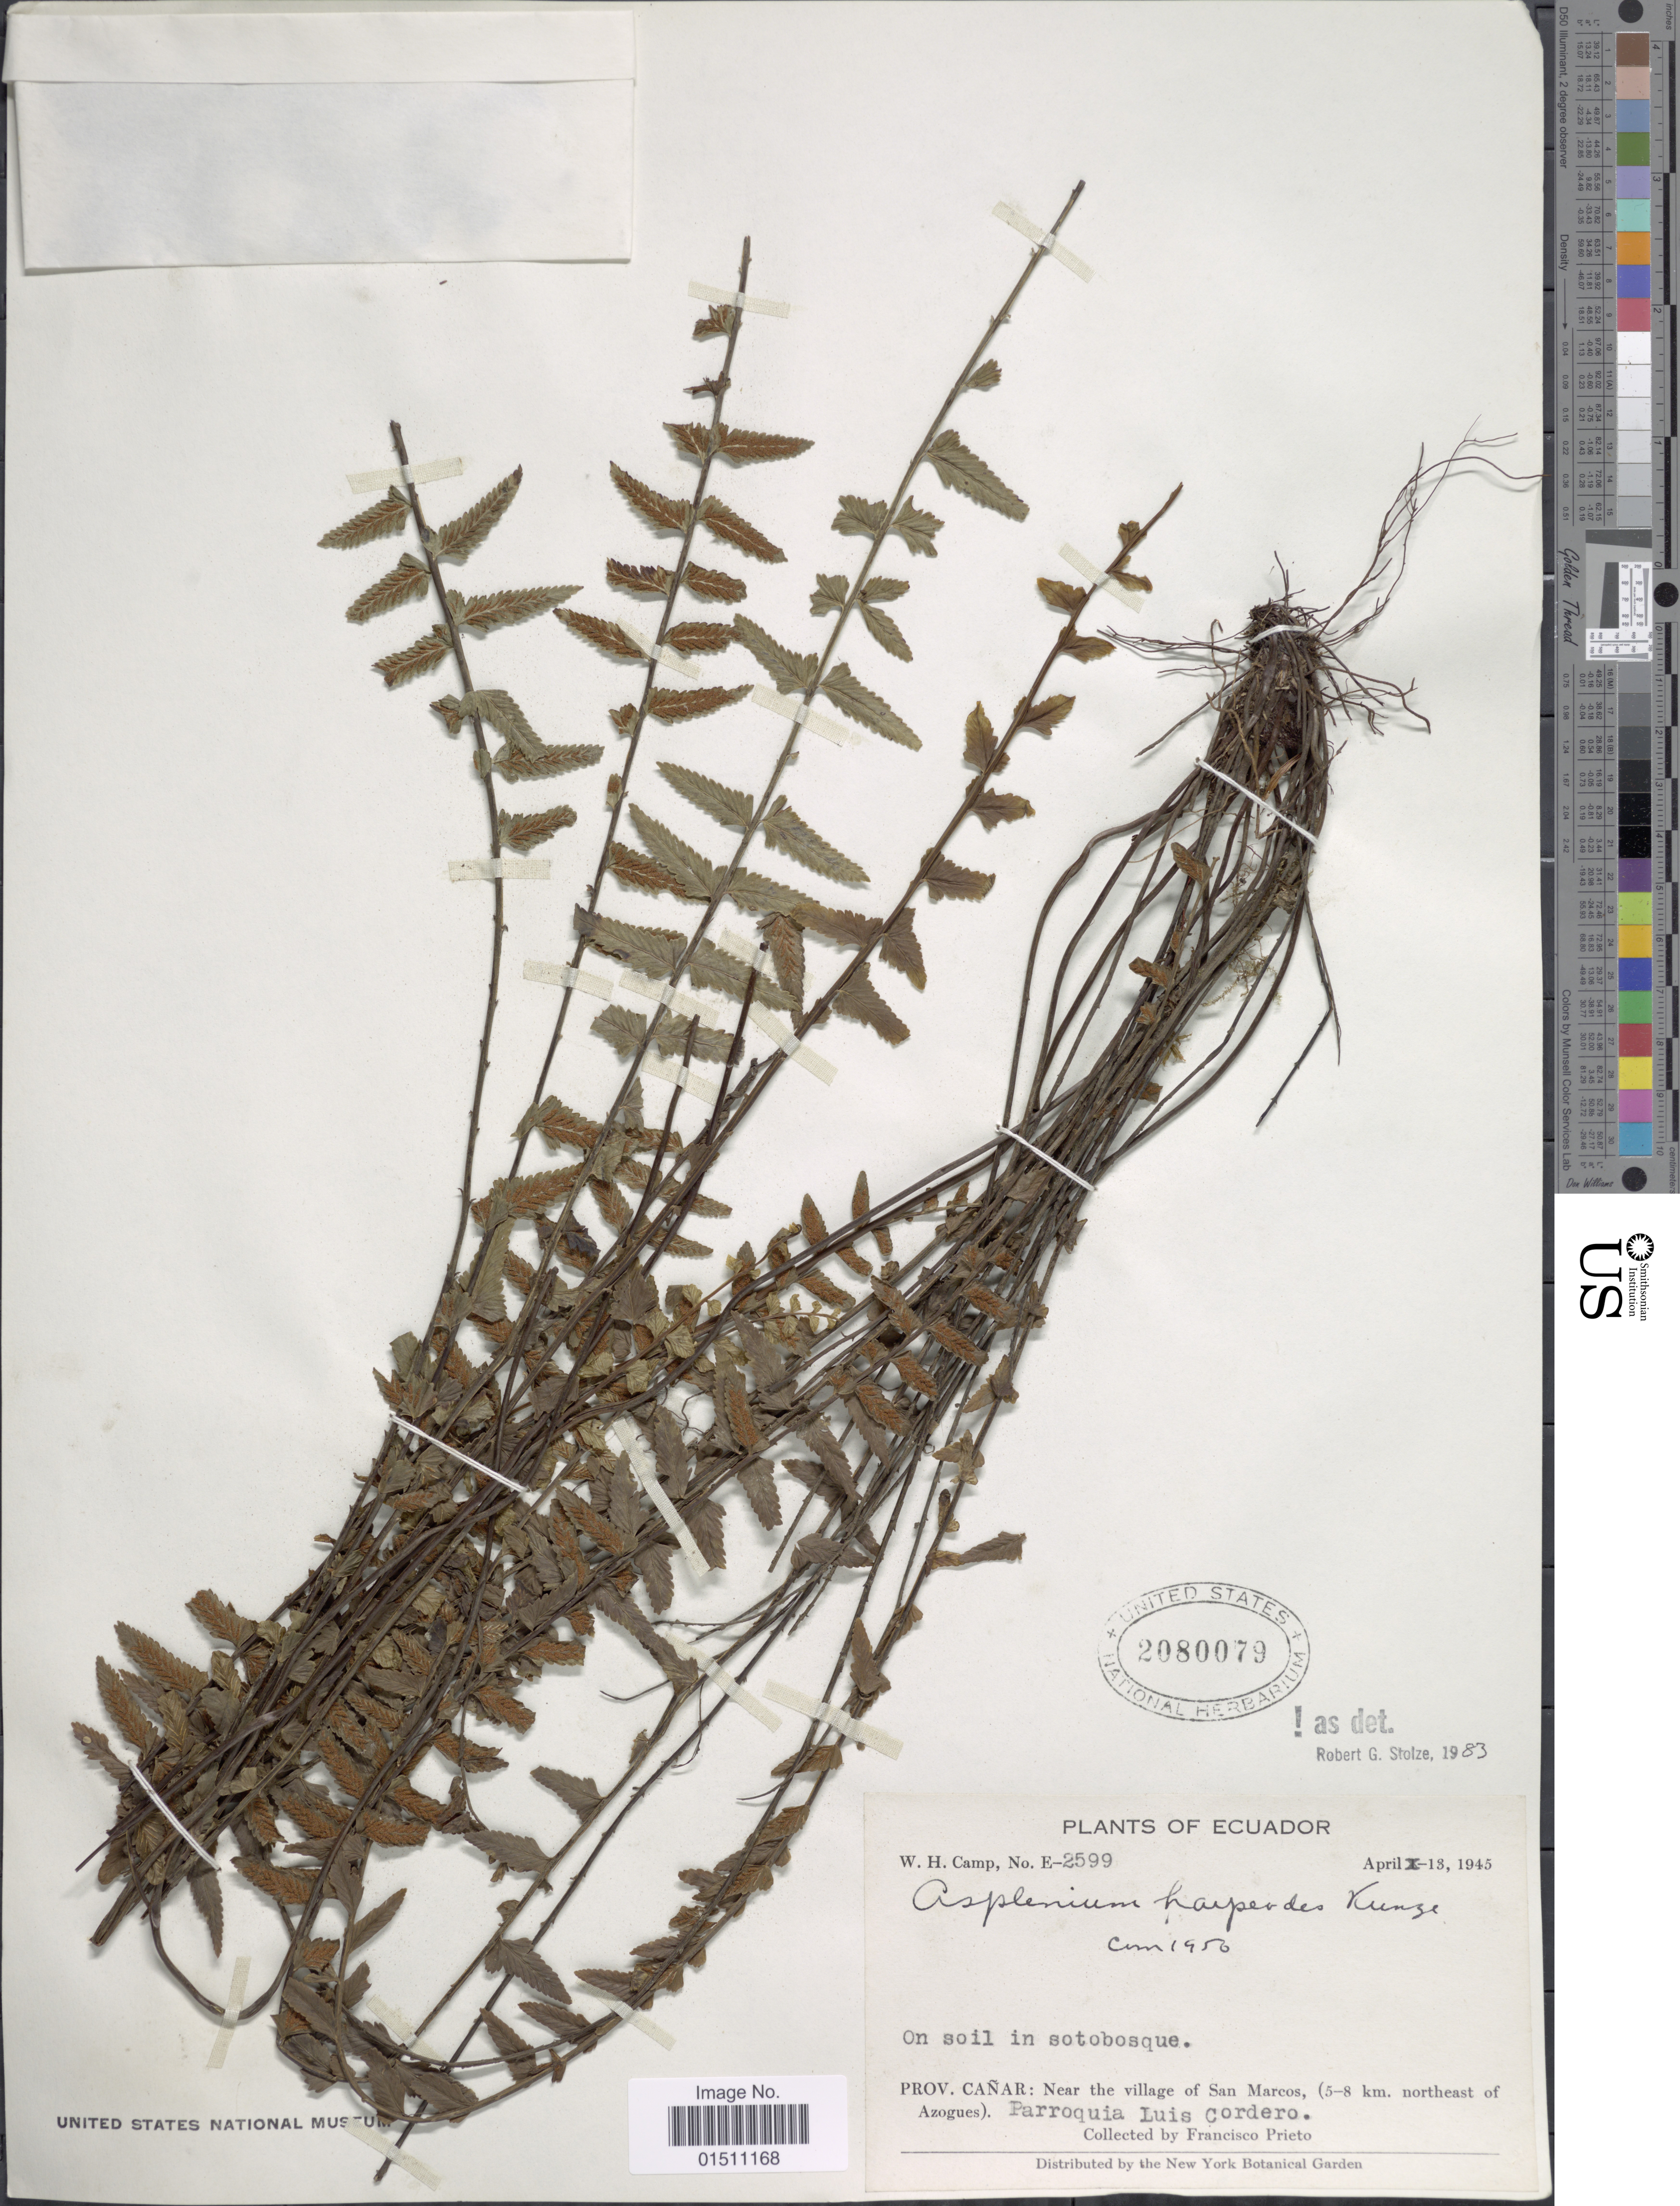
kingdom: Plantae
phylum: Tracheophyta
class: Polypodiopsida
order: Polypodiales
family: Aspleniaceae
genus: Asplenium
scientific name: Asplenium harpeodes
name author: Kunze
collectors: F. Prieto & W. H. Camp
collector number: E-2599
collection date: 1945-04-13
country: Ecuador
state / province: Cañar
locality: Ecuador, near the village of San Marcos, (5-8 km. northeast of Azogues). Parroquia Luis Cordero.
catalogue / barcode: US 2080079